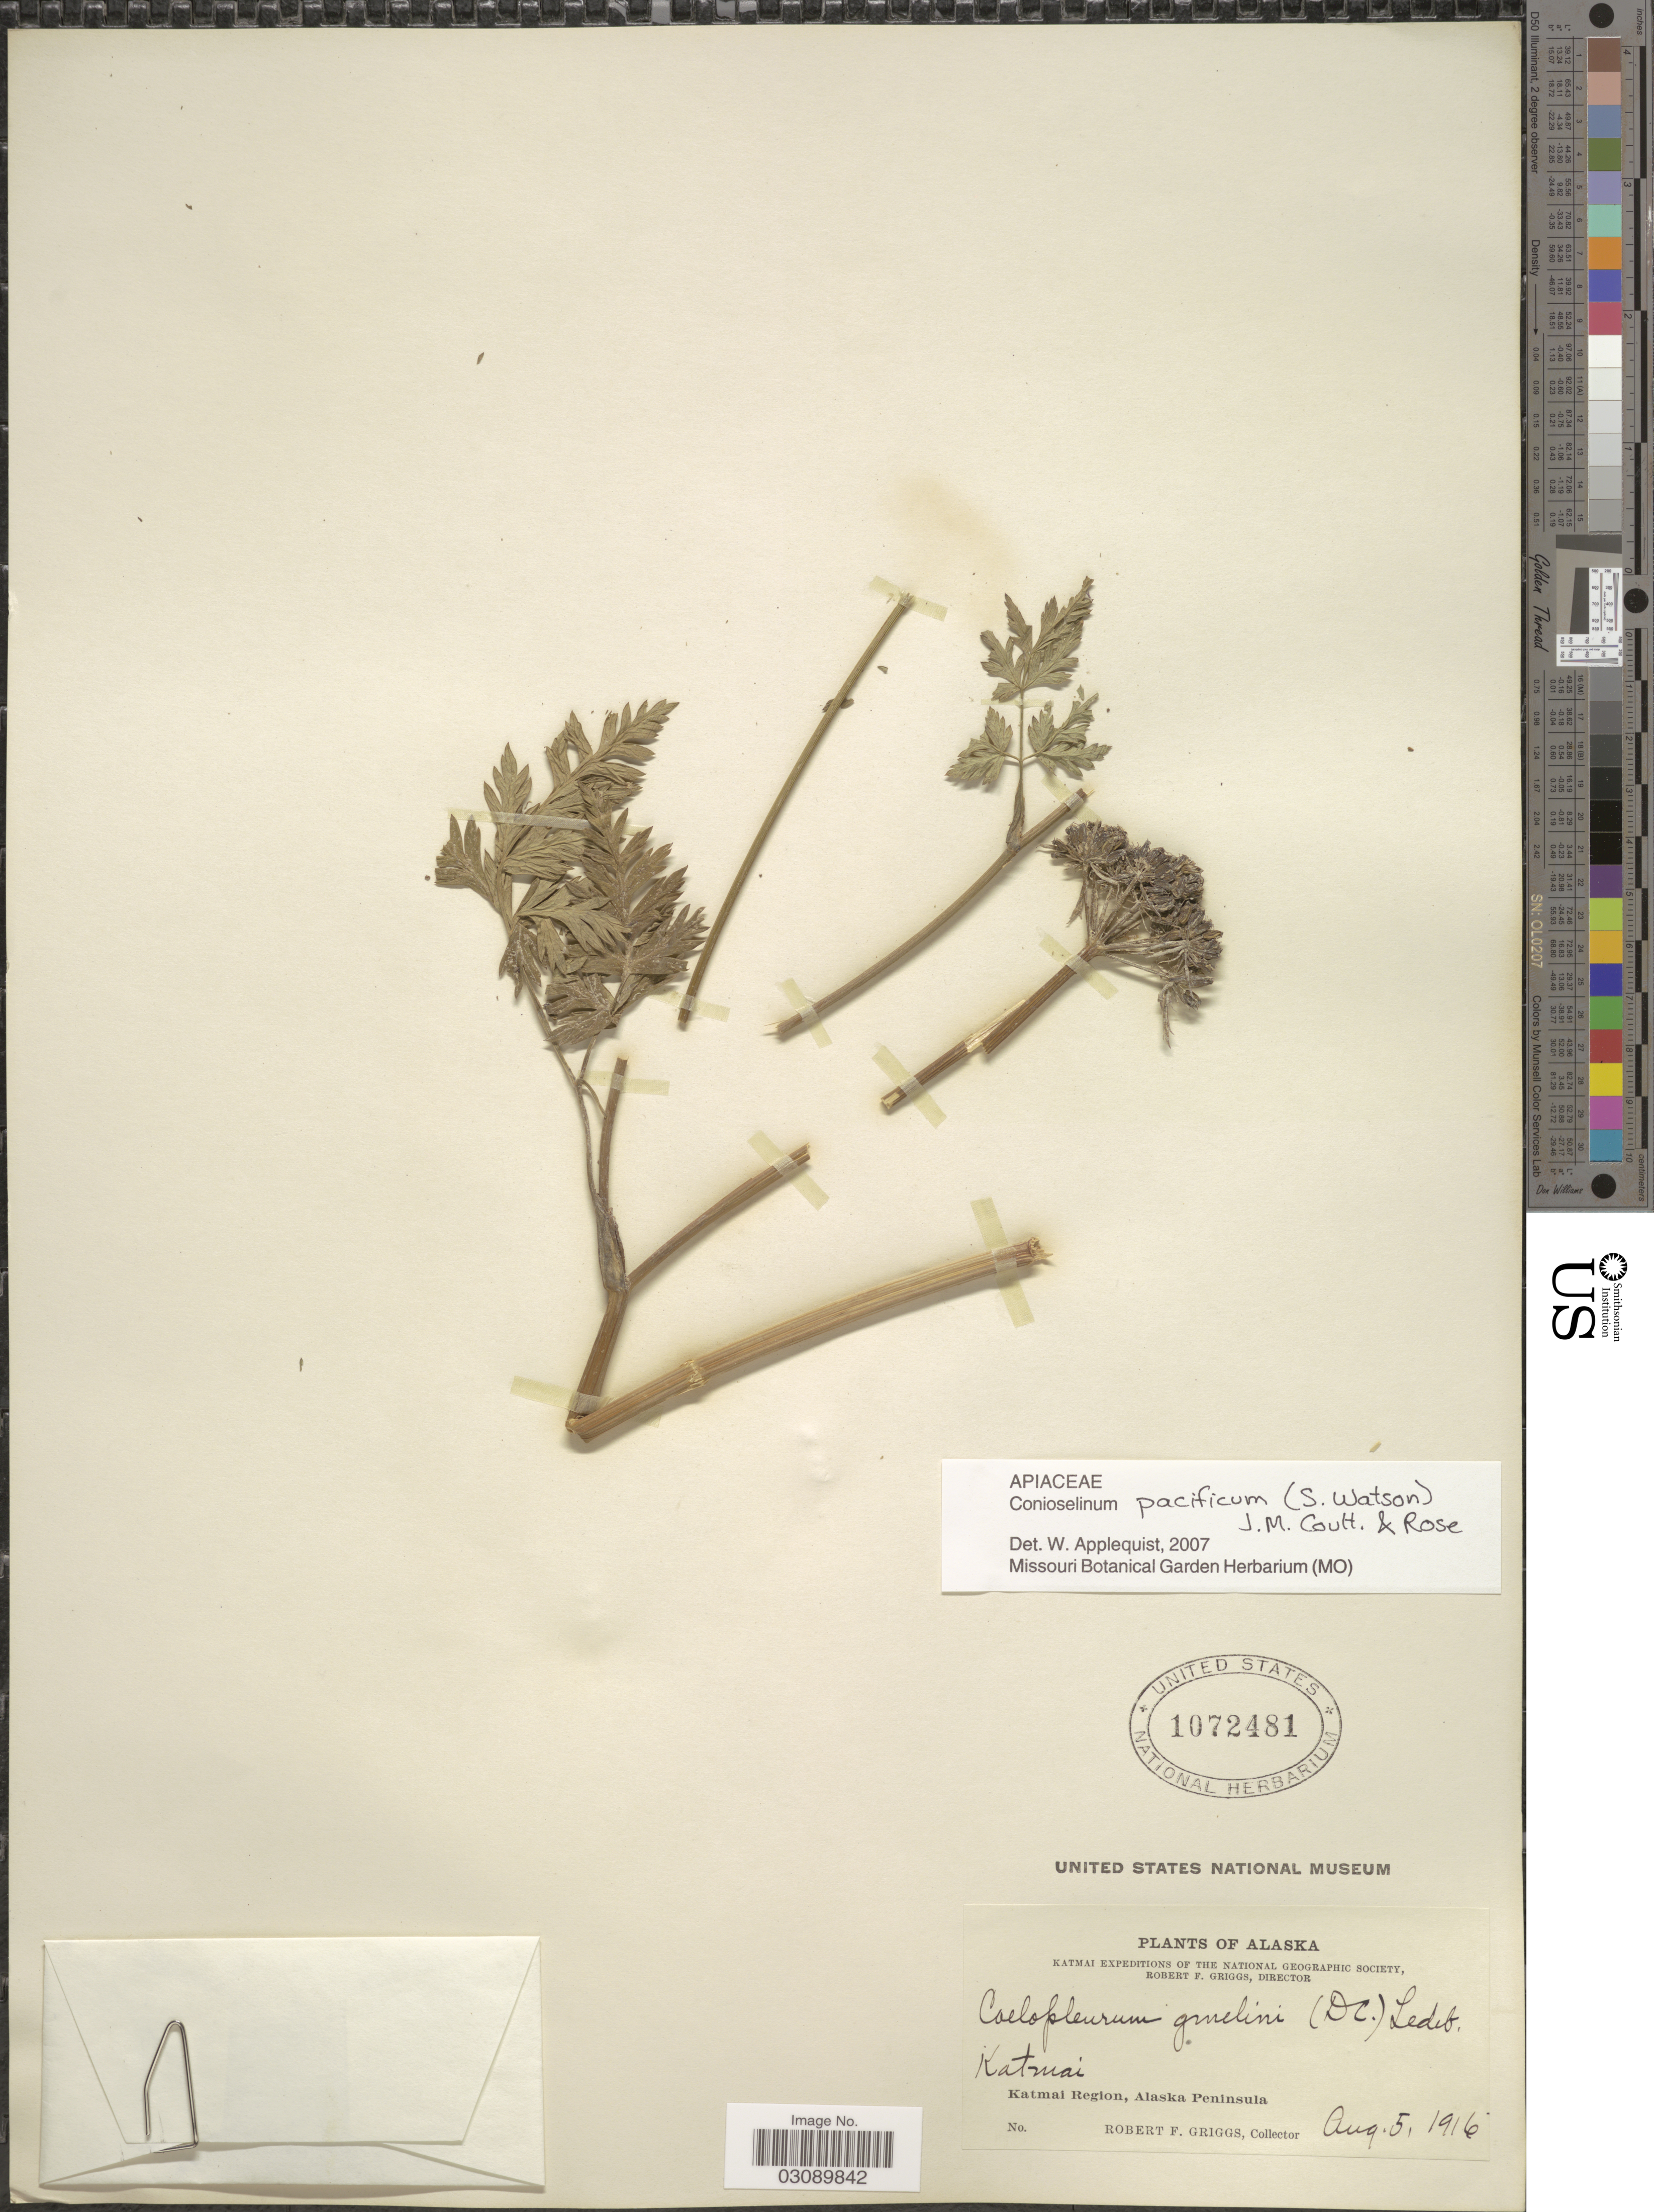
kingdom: Plantae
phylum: Tracheophyta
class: Magnoliopsida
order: Apiales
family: Apiaceae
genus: Conioselinum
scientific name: Conioselinum pacificum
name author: (S. Watson) J.M. Coult. & Rose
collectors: R. F. Griggs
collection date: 1916-08-05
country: United States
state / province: Alaska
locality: Katmai. Katmai Region, Alaska Peninsula.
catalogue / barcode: US 1072481